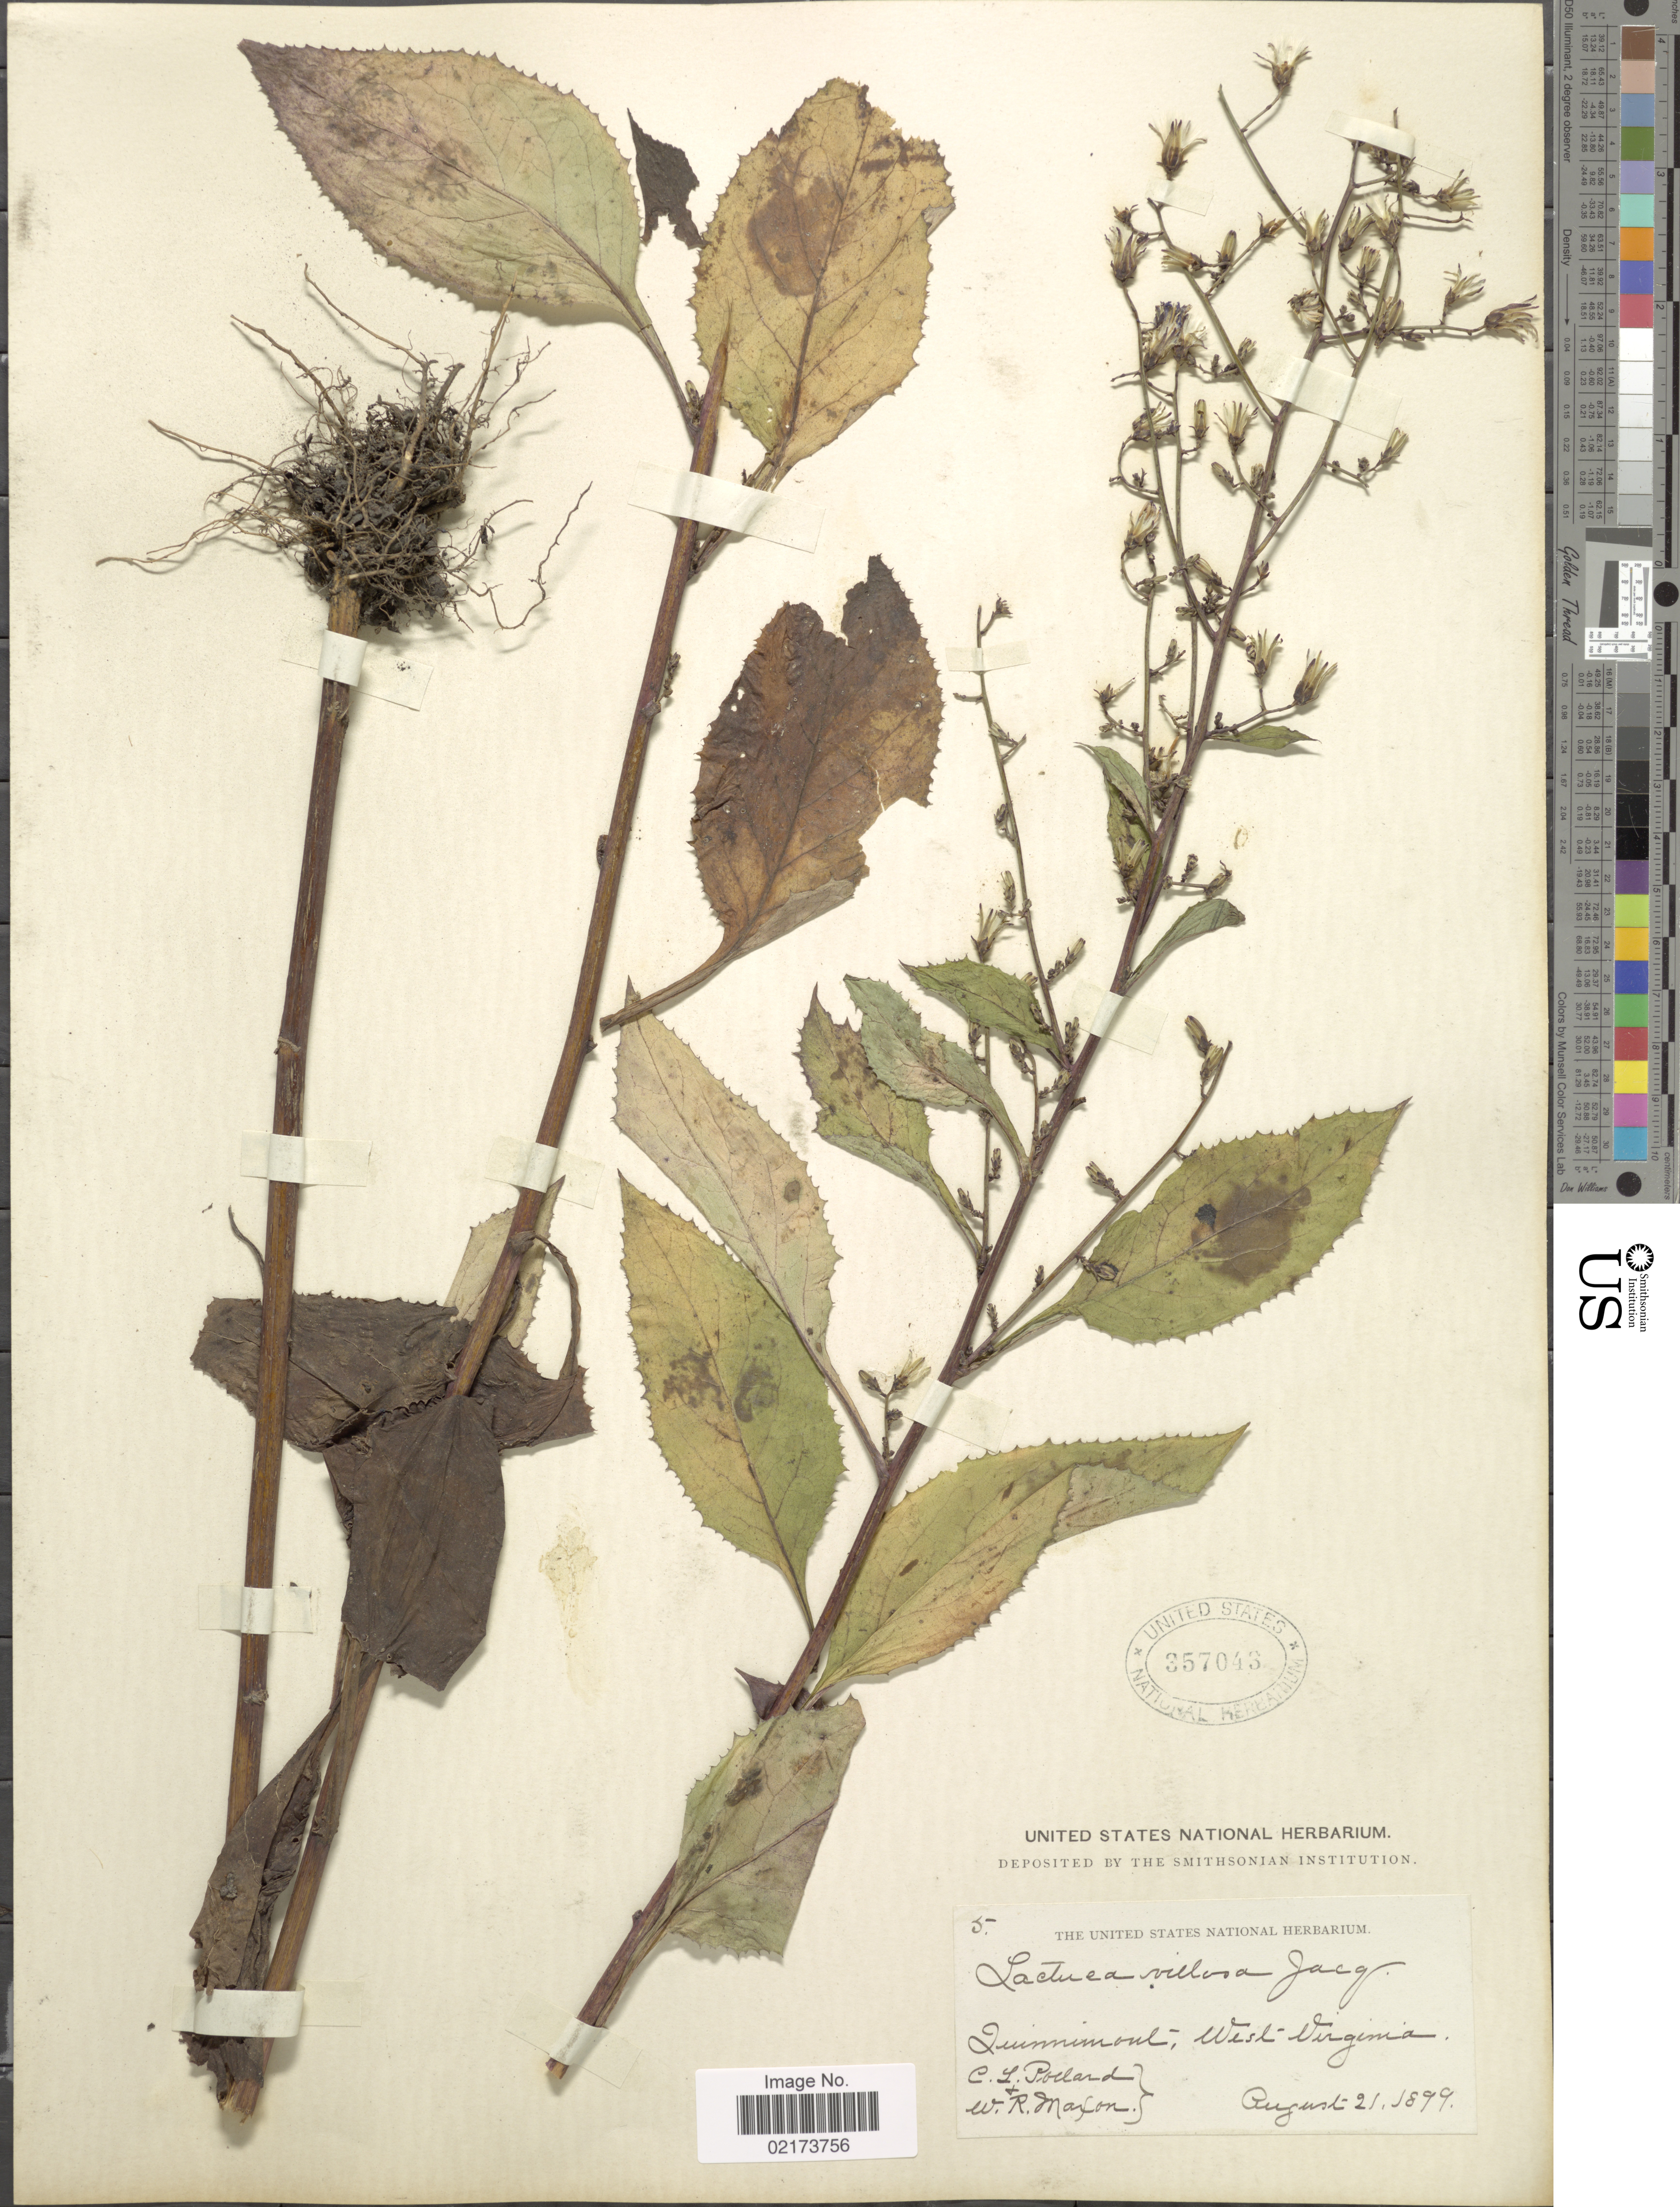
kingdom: Plantae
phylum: Tracheophyta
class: Magnoliopsida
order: Asterales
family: Asteraceae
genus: Lactuca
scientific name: Lactuca floridana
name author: (L.) Gaertn.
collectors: C. L. Pollard & W. R. Maxon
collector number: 5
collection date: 1899-08-21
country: United States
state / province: West Virginia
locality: Quinnimont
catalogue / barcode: US 357043